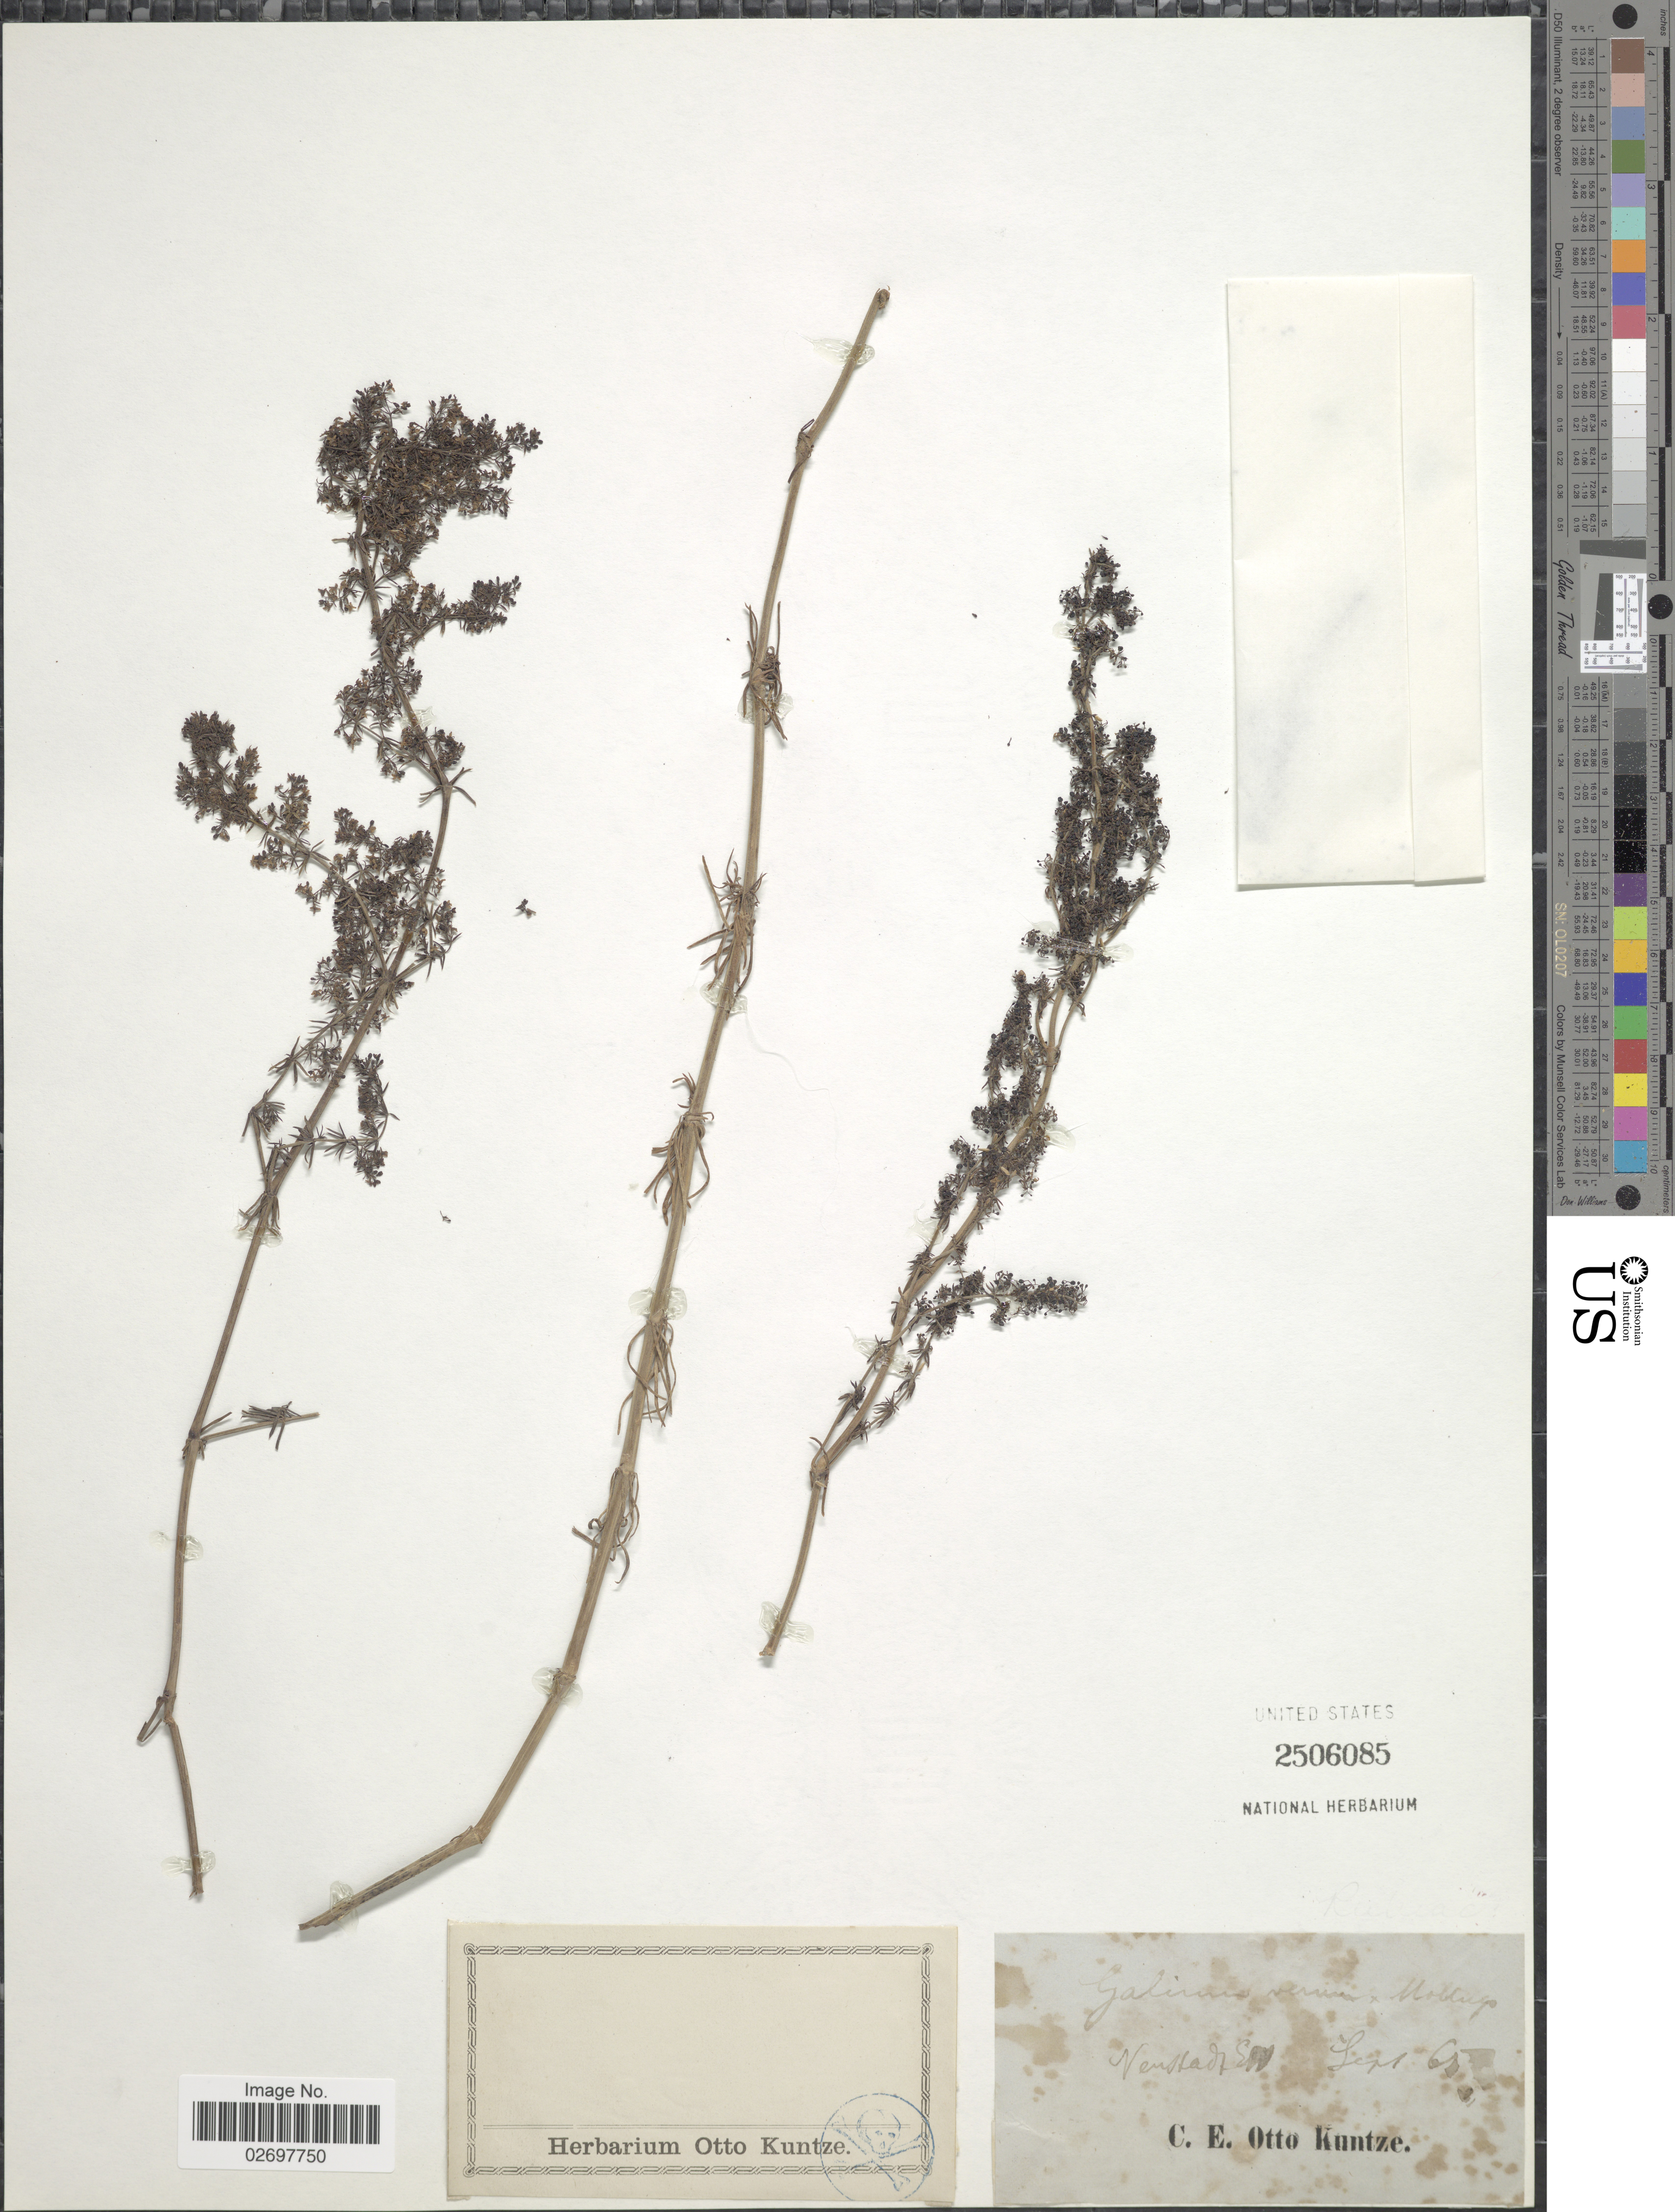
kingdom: Plantae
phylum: Tracheophyta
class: Magnoliopsida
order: Gentianales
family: Rubiaceae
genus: Galium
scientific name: Galium verum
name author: L.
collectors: C.E.O. Kuntze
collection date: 1863-09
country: Germany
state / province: Hamburg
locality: Neustadt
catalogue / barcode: US 2506085